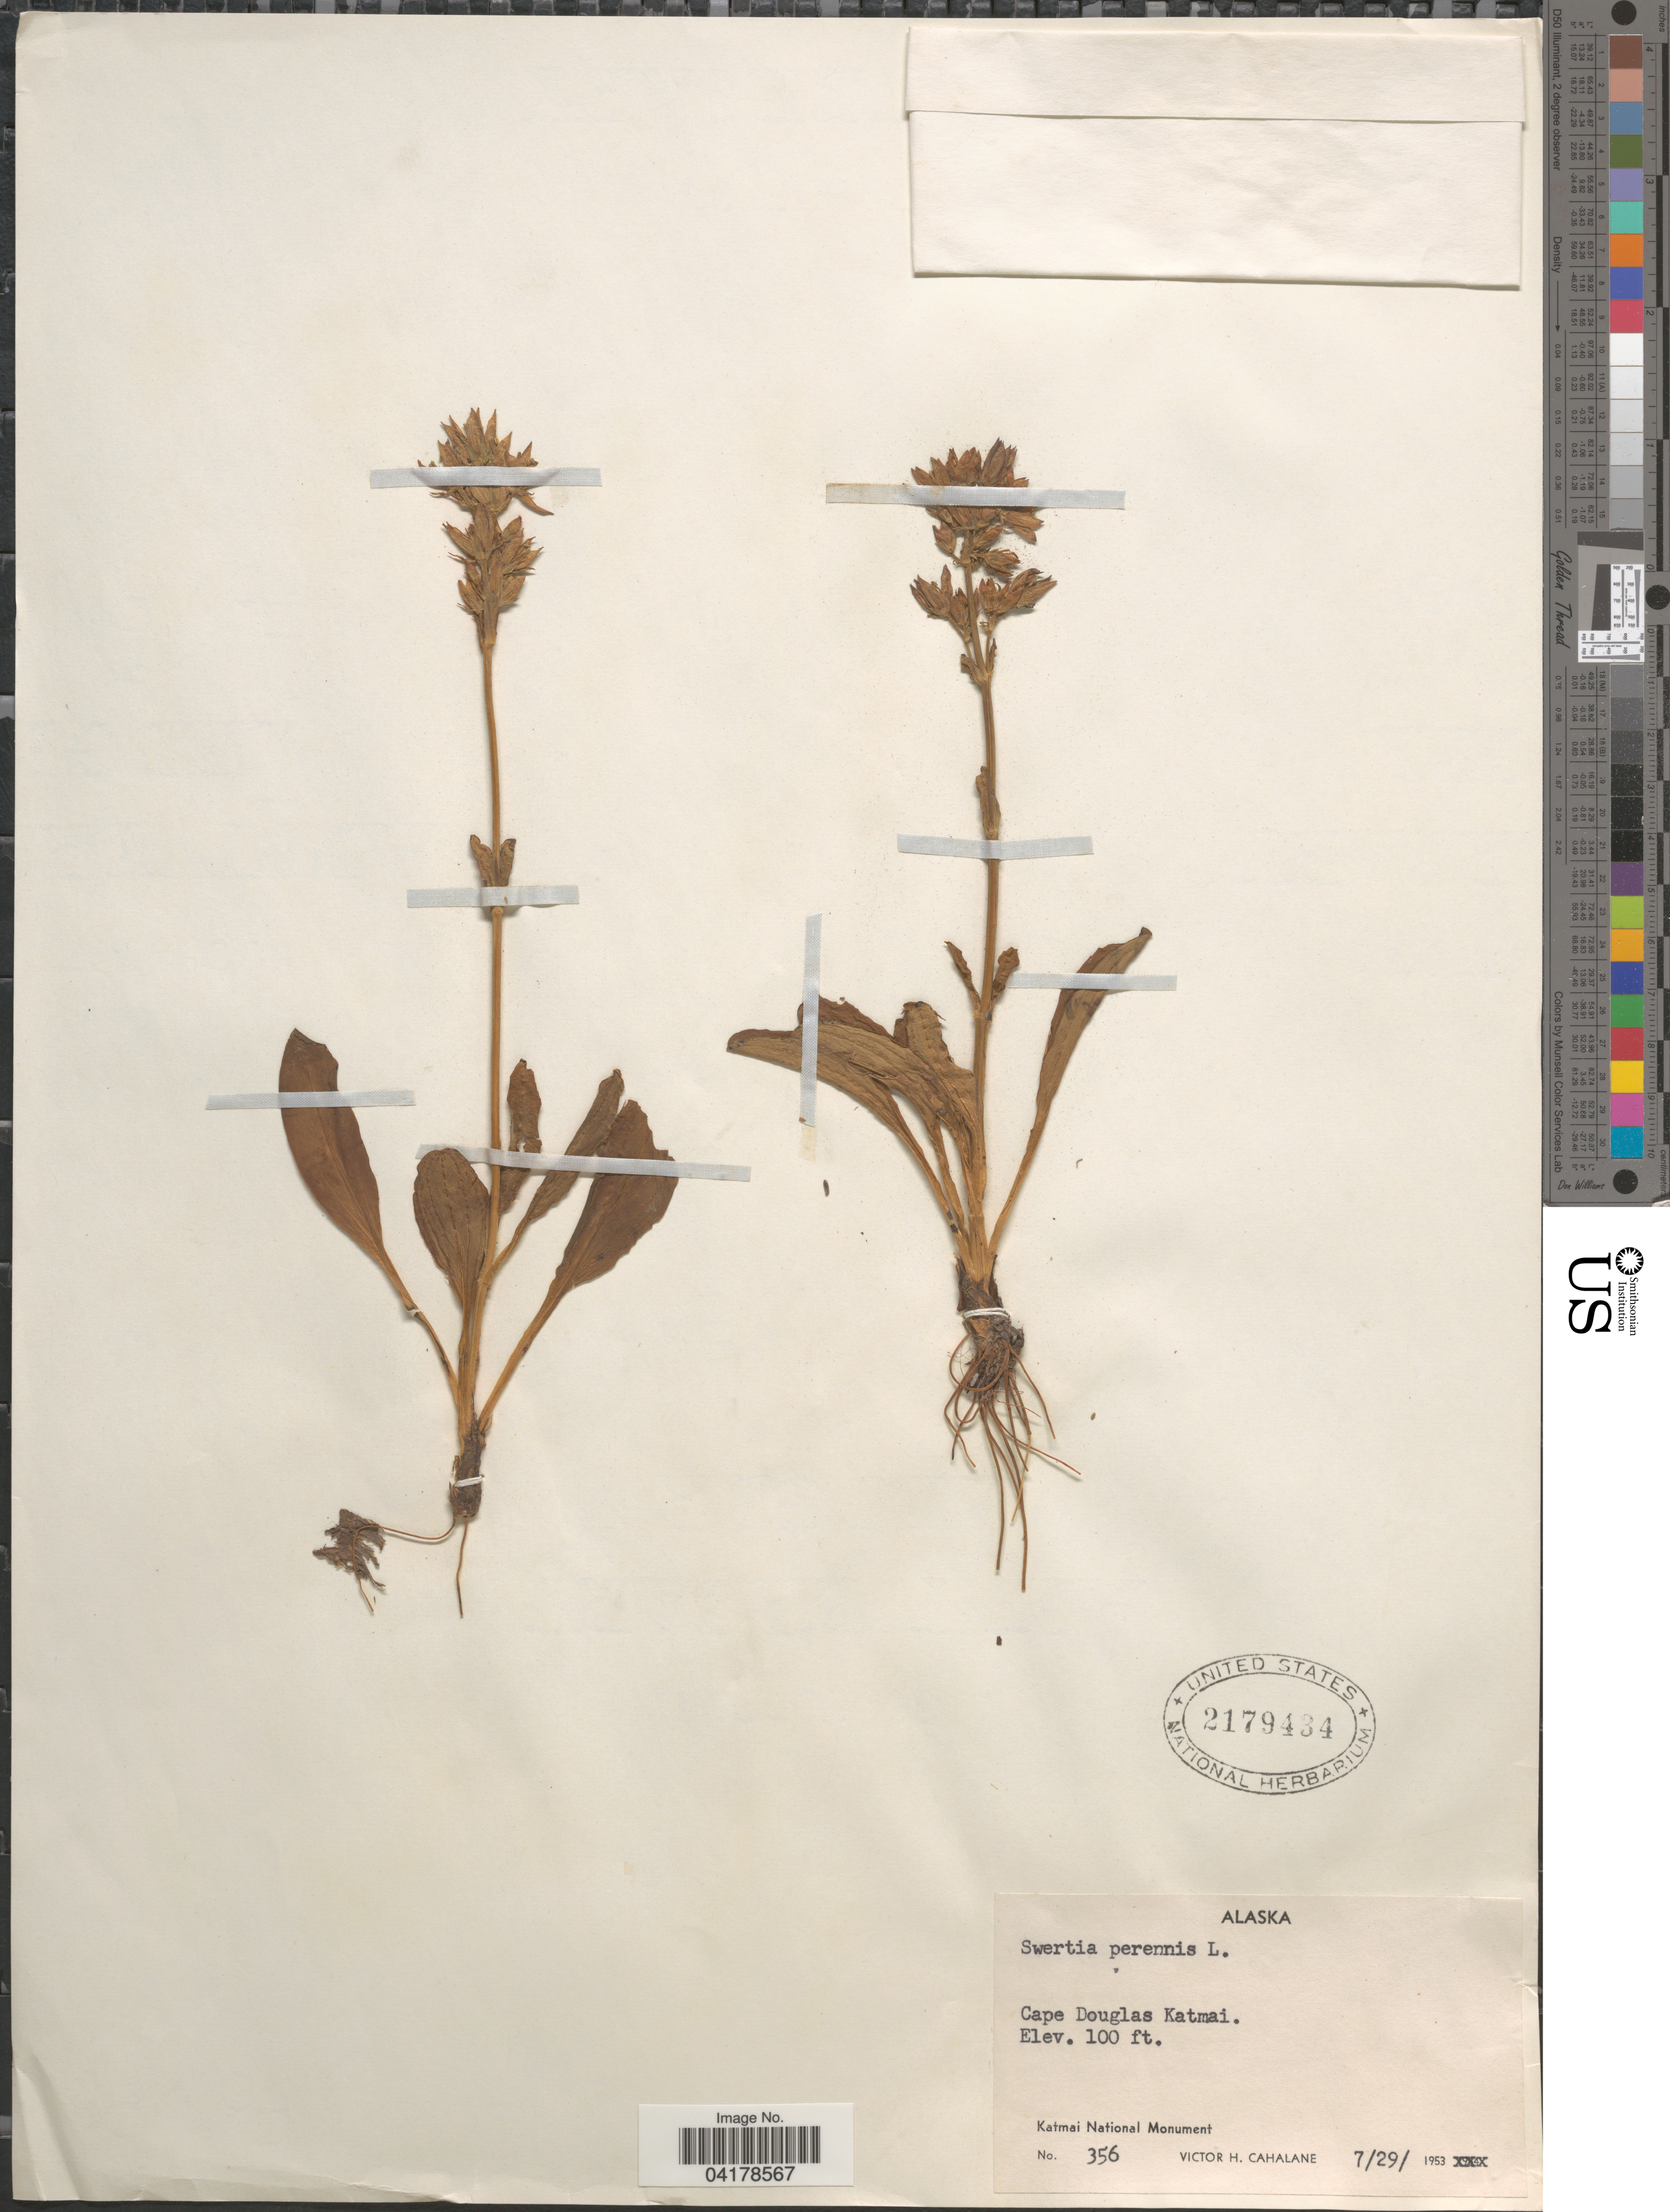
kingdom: Plantae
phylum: Tracheophyta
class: Magnoliopsida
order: Gentianales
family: Gentianaceae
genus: Swertia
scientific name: Swertia perennis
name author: L.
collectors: V. Cahalane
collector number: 356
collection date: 1953-07-29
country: United States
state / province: Alaska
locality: Cape Douglas Katmai. Katmai National Monument.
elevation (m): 30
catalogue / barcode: US 2179434